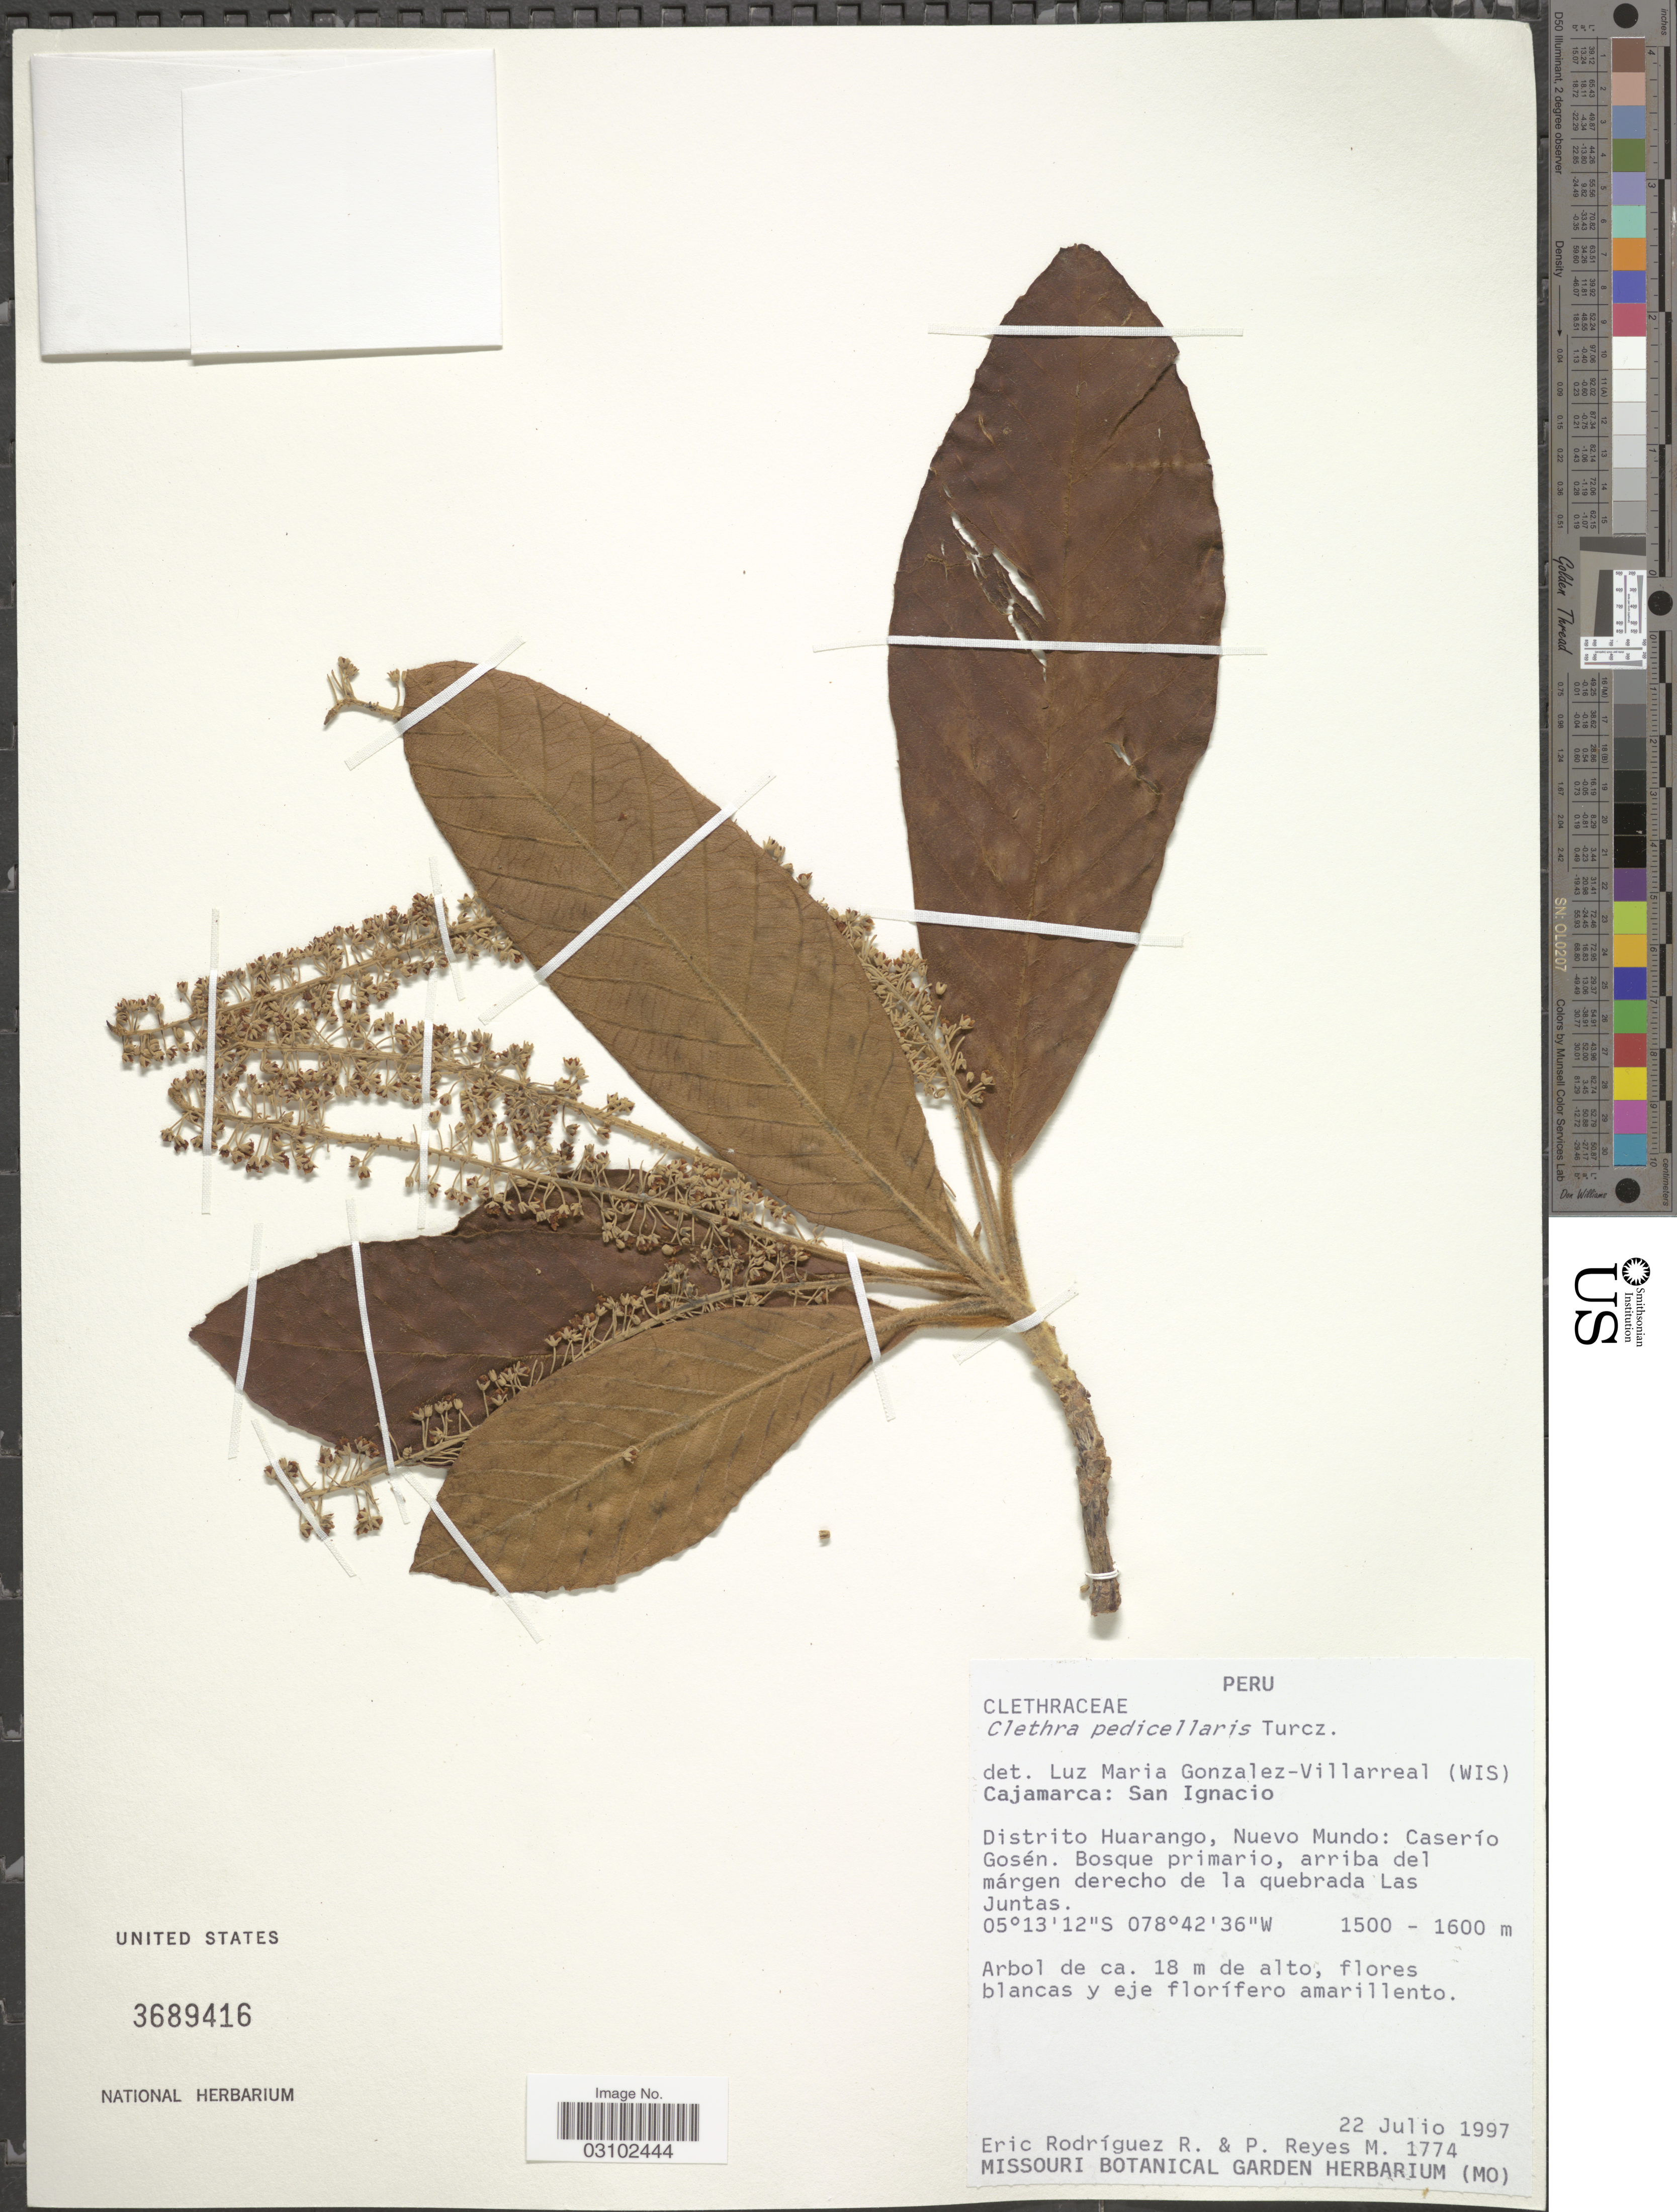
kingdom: Plantae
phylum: Tracheophyta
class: Magnoliopsida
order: Ericales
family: Clethraceae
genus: Clethra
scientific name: Clethra pedicellaris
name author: Turcz.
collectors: E. Rodríguez R. & P. Reyes M.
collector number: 1774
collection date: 1997-07-22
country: Peru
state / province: Cajamarca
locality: San Ignacio, Distrito Huarango, Nuevo Mundo: Caserío Gosén. Bosque primario, arriba del márgen derecho de la quebrada Las Juntas.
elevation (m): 1500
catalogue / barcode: US 3689416